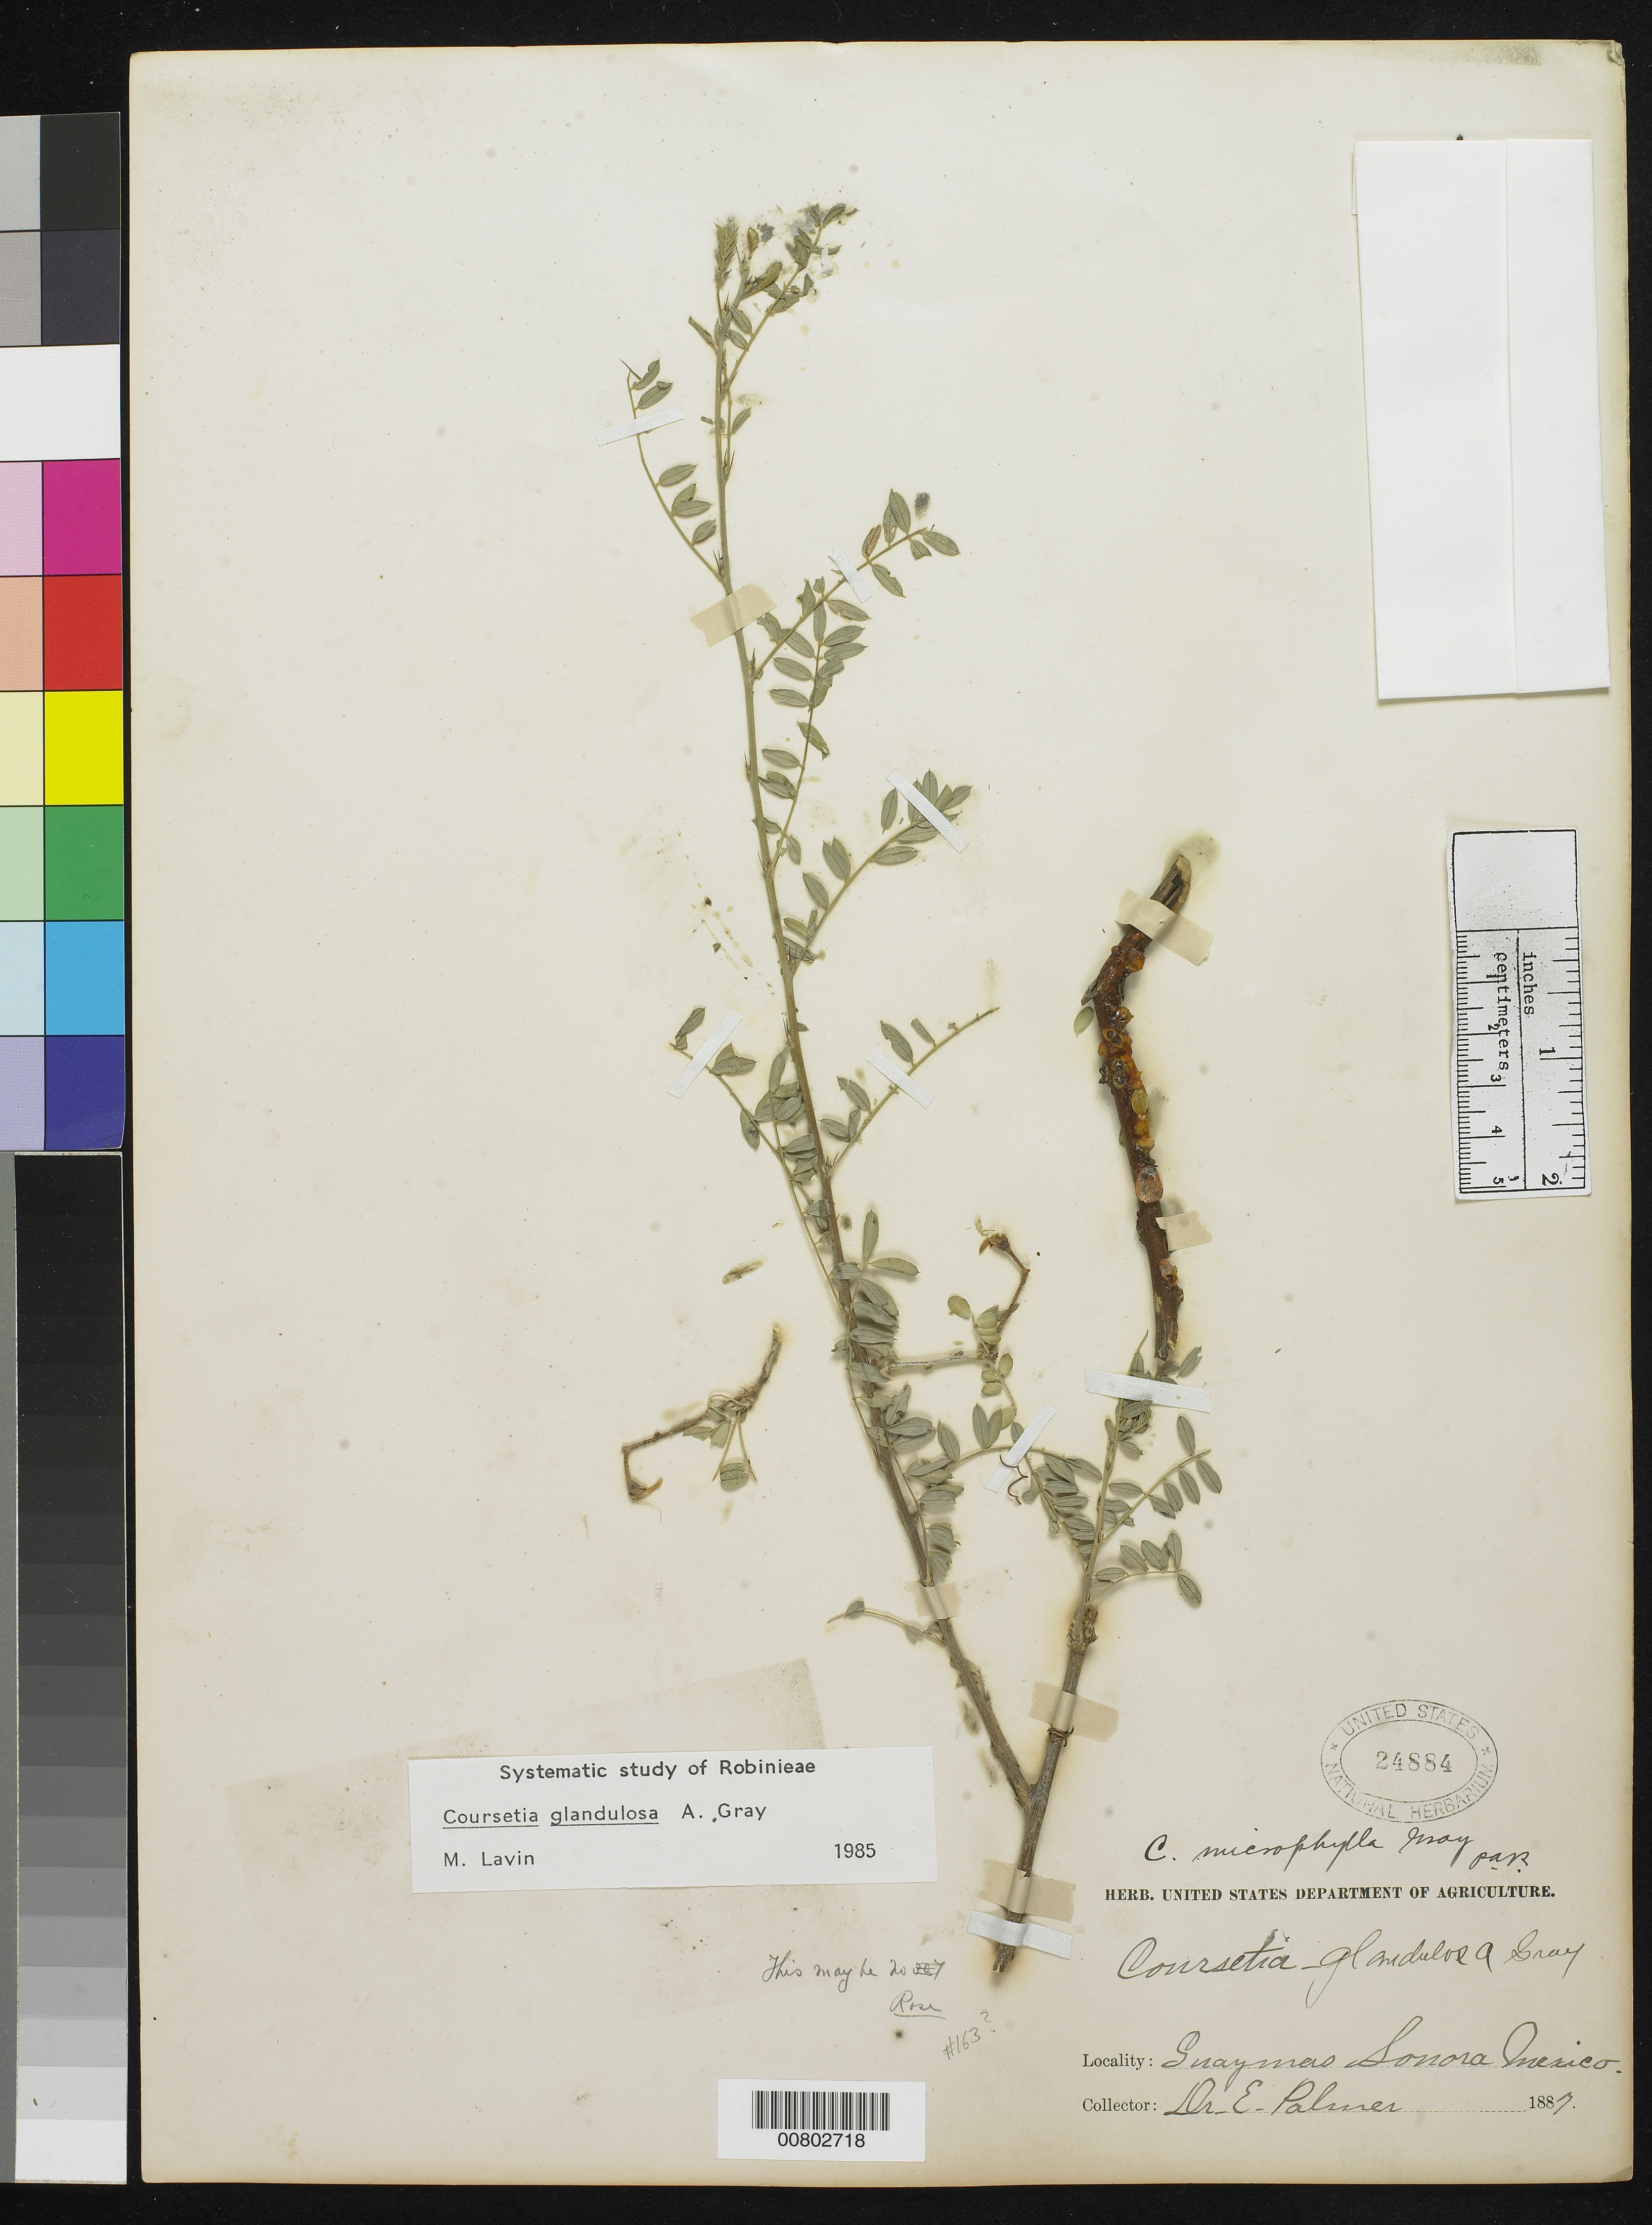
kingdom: Plantae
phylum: Tracheophyta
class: Magnoliopsida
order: Fabales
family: Fabaceae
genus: Coursetia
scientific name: Coursetia glandulosa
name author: A. Gray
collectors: E. Palmer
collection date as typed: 1887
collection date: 1887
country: Mexico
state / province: Sonora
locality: Guaymas, Sonora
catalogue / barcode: US 24884